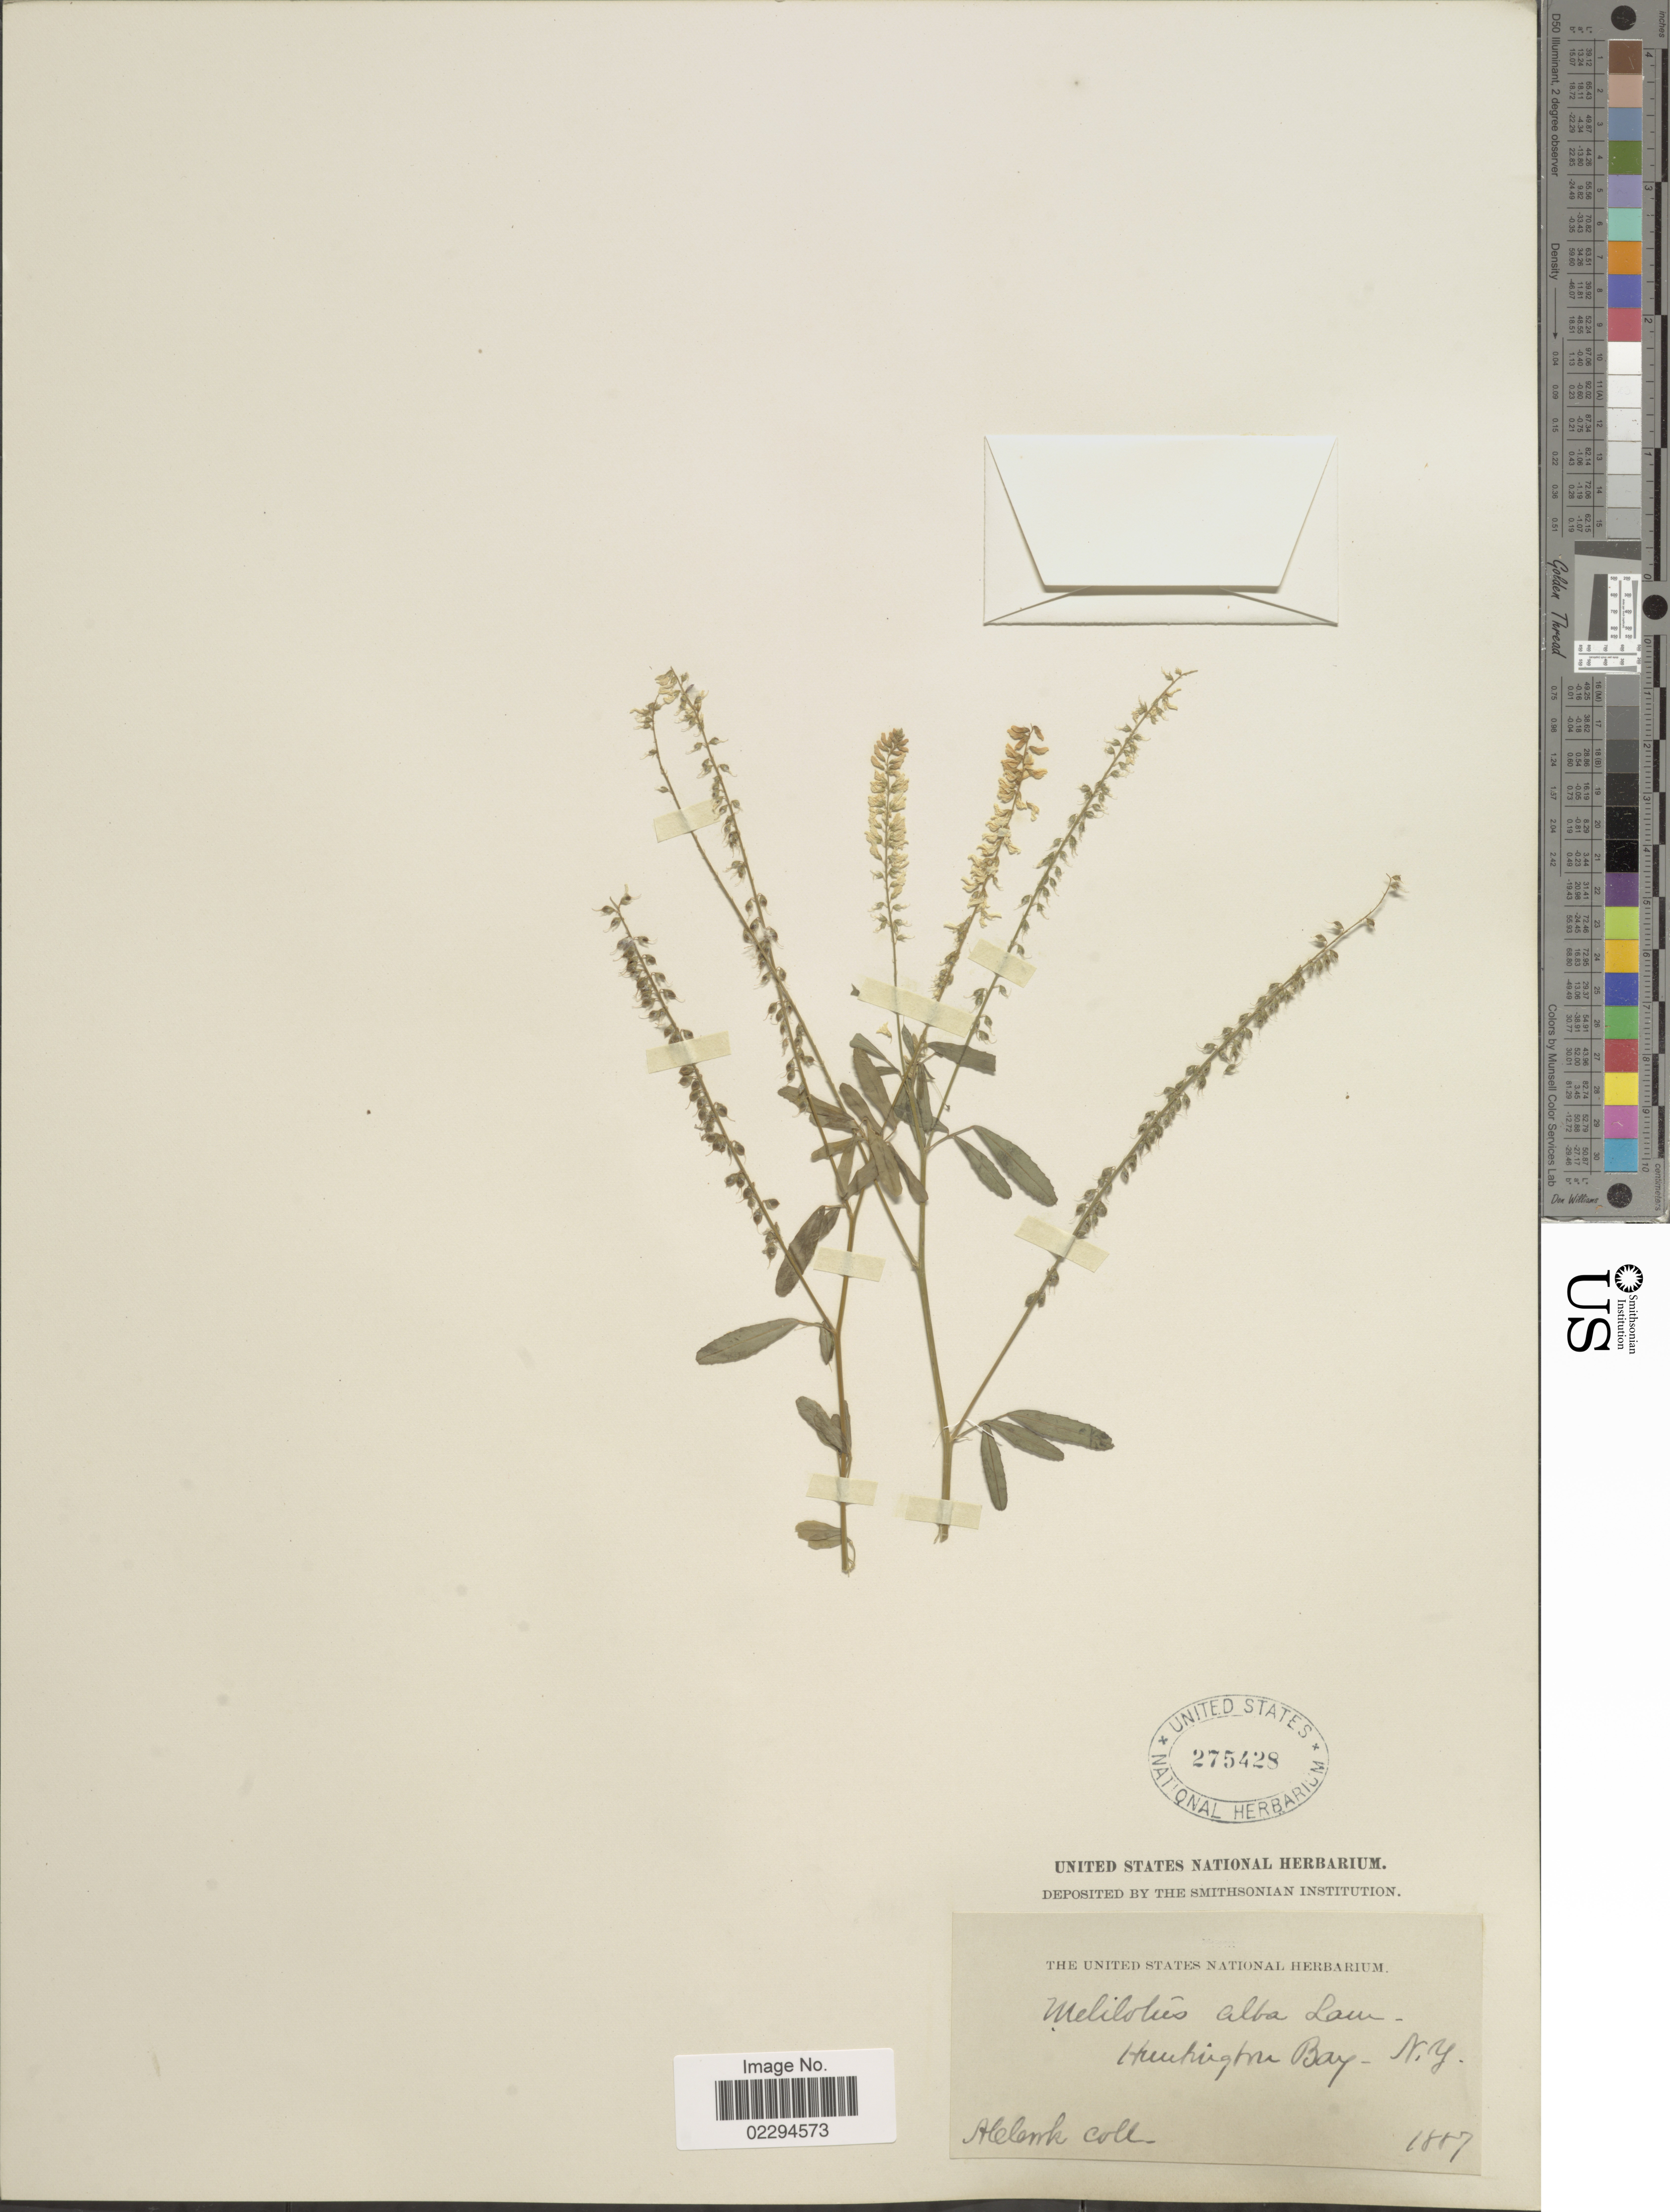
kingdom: Plantae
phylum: Tracheophyta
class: Magnoliopsida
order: Fabales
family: Fabaceae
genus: Melilotus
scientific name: Melilotus albus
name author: Medik.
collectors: A. Cook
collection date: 1887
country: United States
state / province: New York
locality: Huntington Bay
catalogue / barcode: US 275428